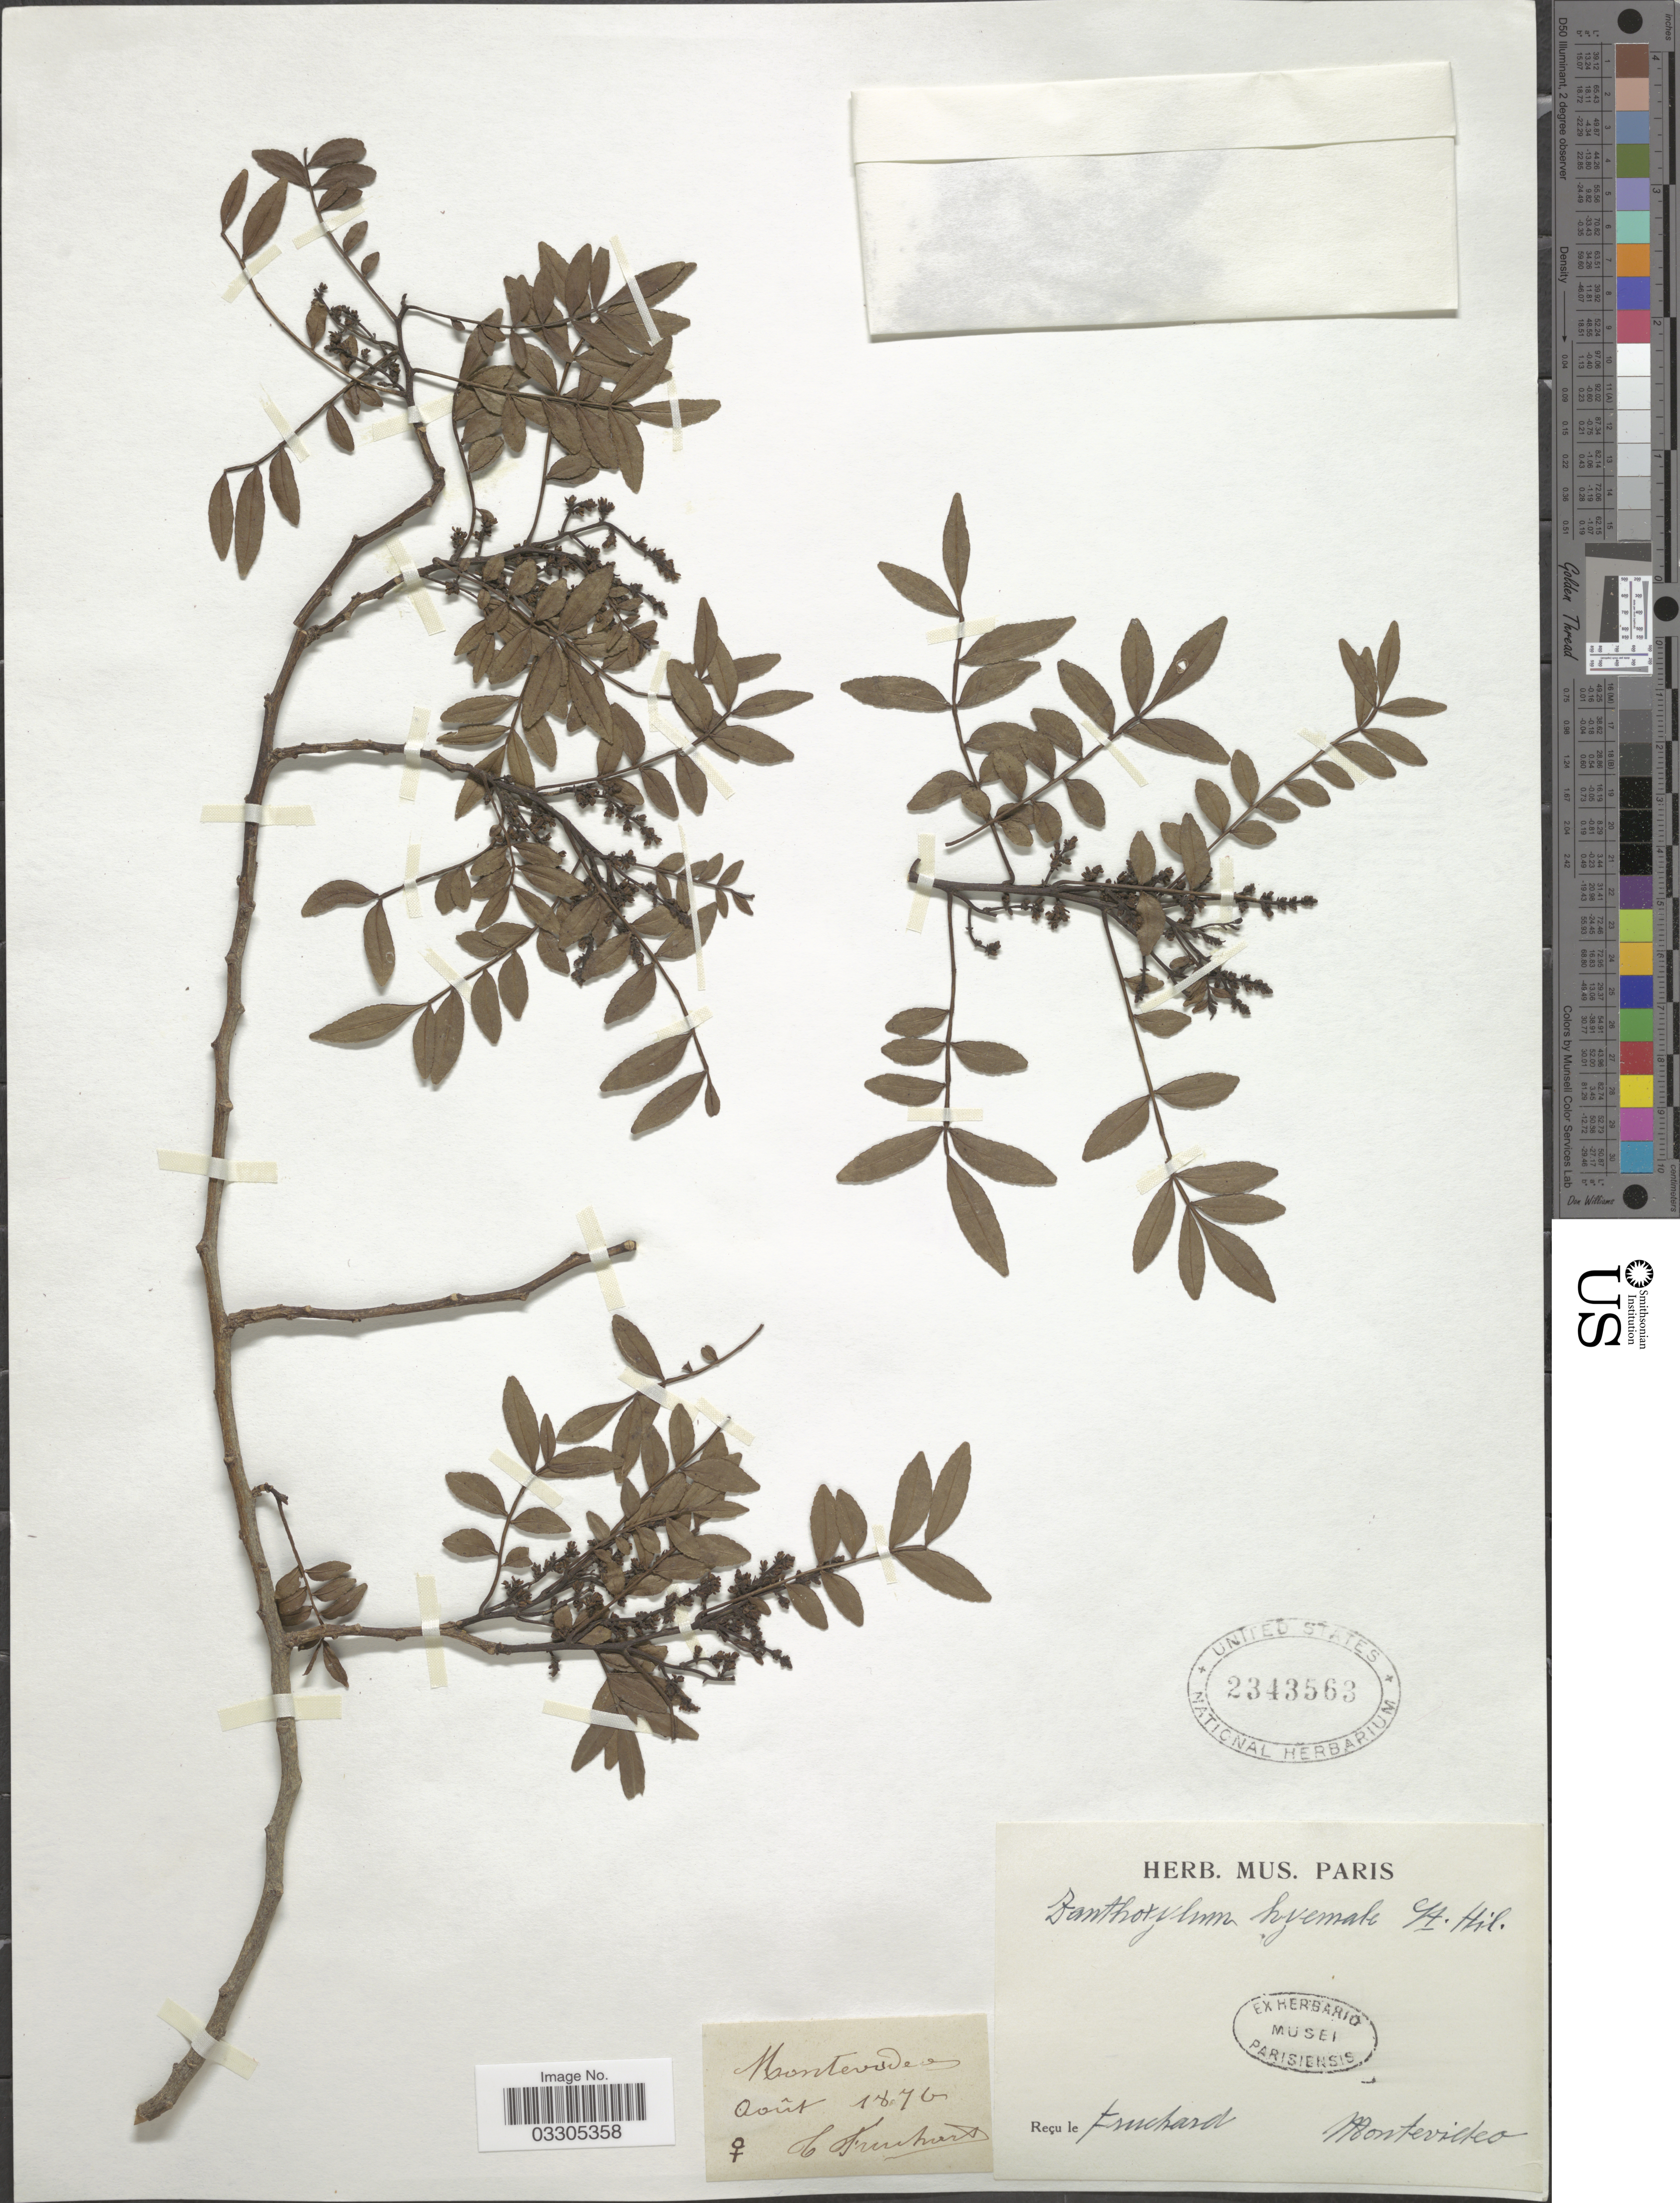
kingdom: Plantae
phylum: Tracheophyta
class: Magnoliopsida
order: Sapindales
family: Rutaceae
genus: Zanthoxylum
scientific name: Zanthoxylum hiemalis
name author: A. St.-Hil.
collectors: C. Fruchard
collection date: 1876-08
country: Uruguay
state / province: Montevideo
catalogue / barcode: US 2343563